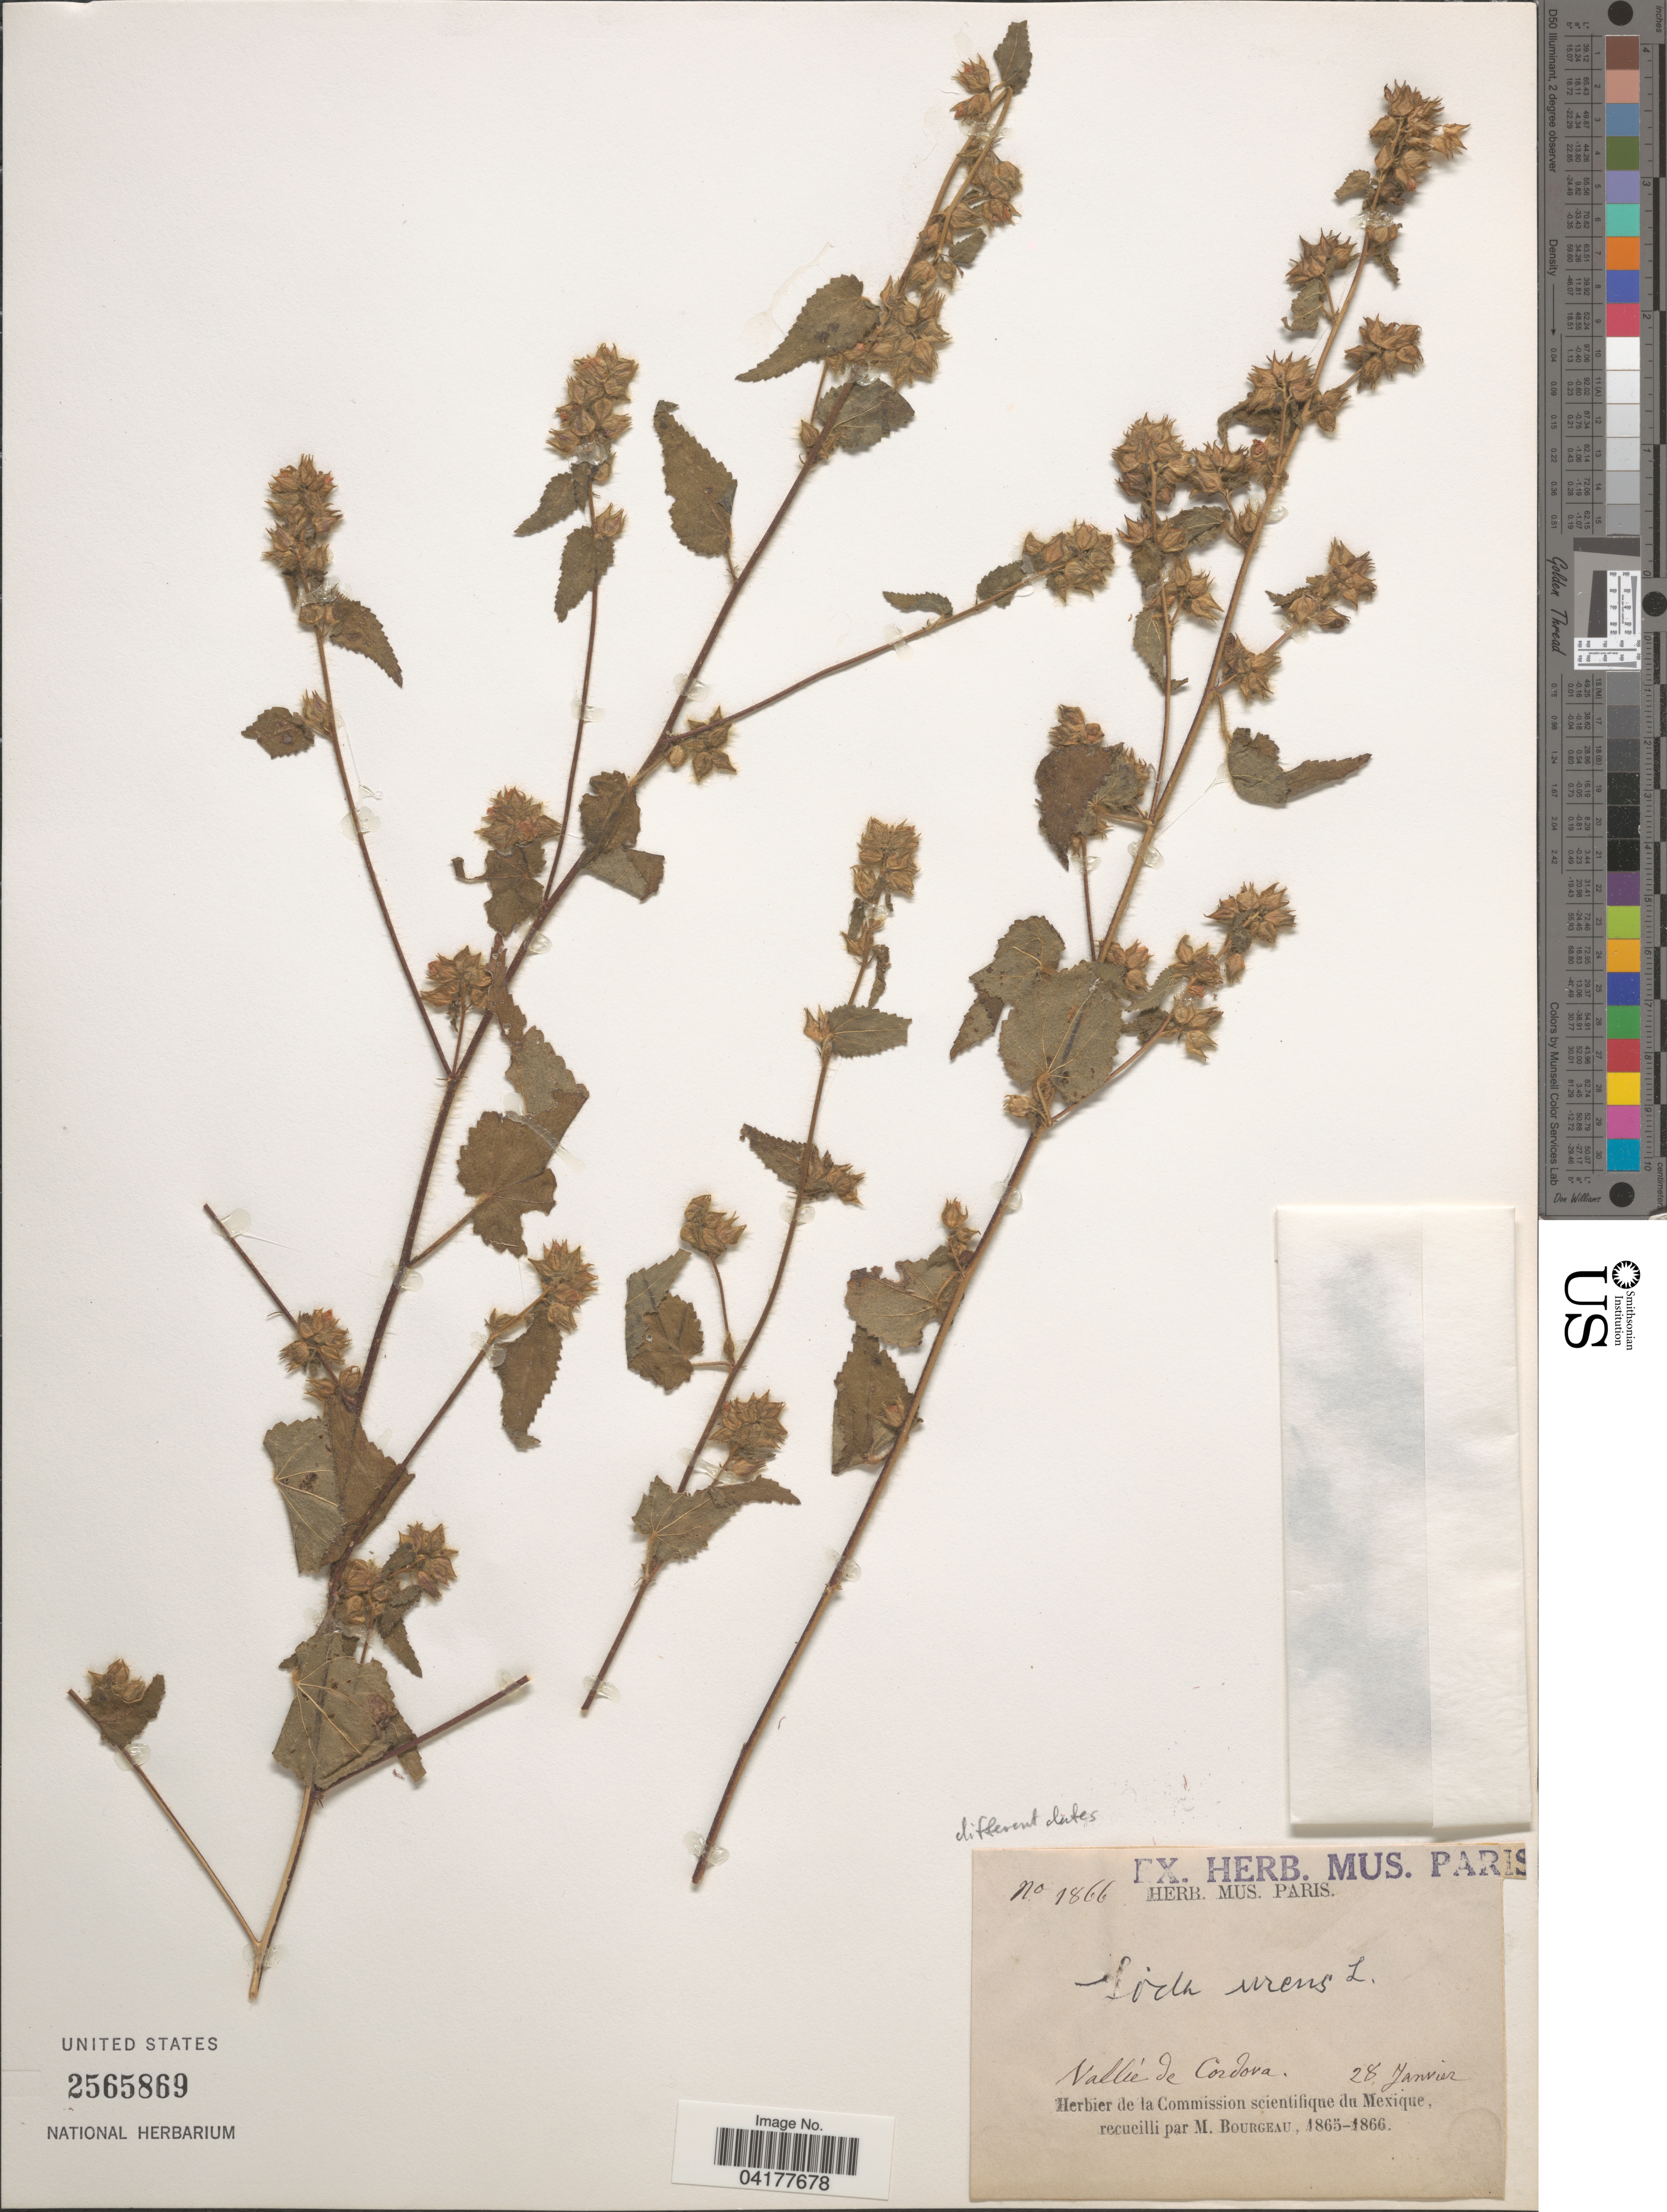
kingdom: Plantae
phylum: Tracheophyta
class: Magnoliopsida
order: Malvales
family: Malvaceae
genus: Sida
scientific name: Sida urens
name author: L.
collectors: M. Bourgeau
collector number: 1866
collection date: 1865-01-28/1866-01-28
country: Mexico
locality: Vallée de Cordova.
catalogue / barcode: US 2565869